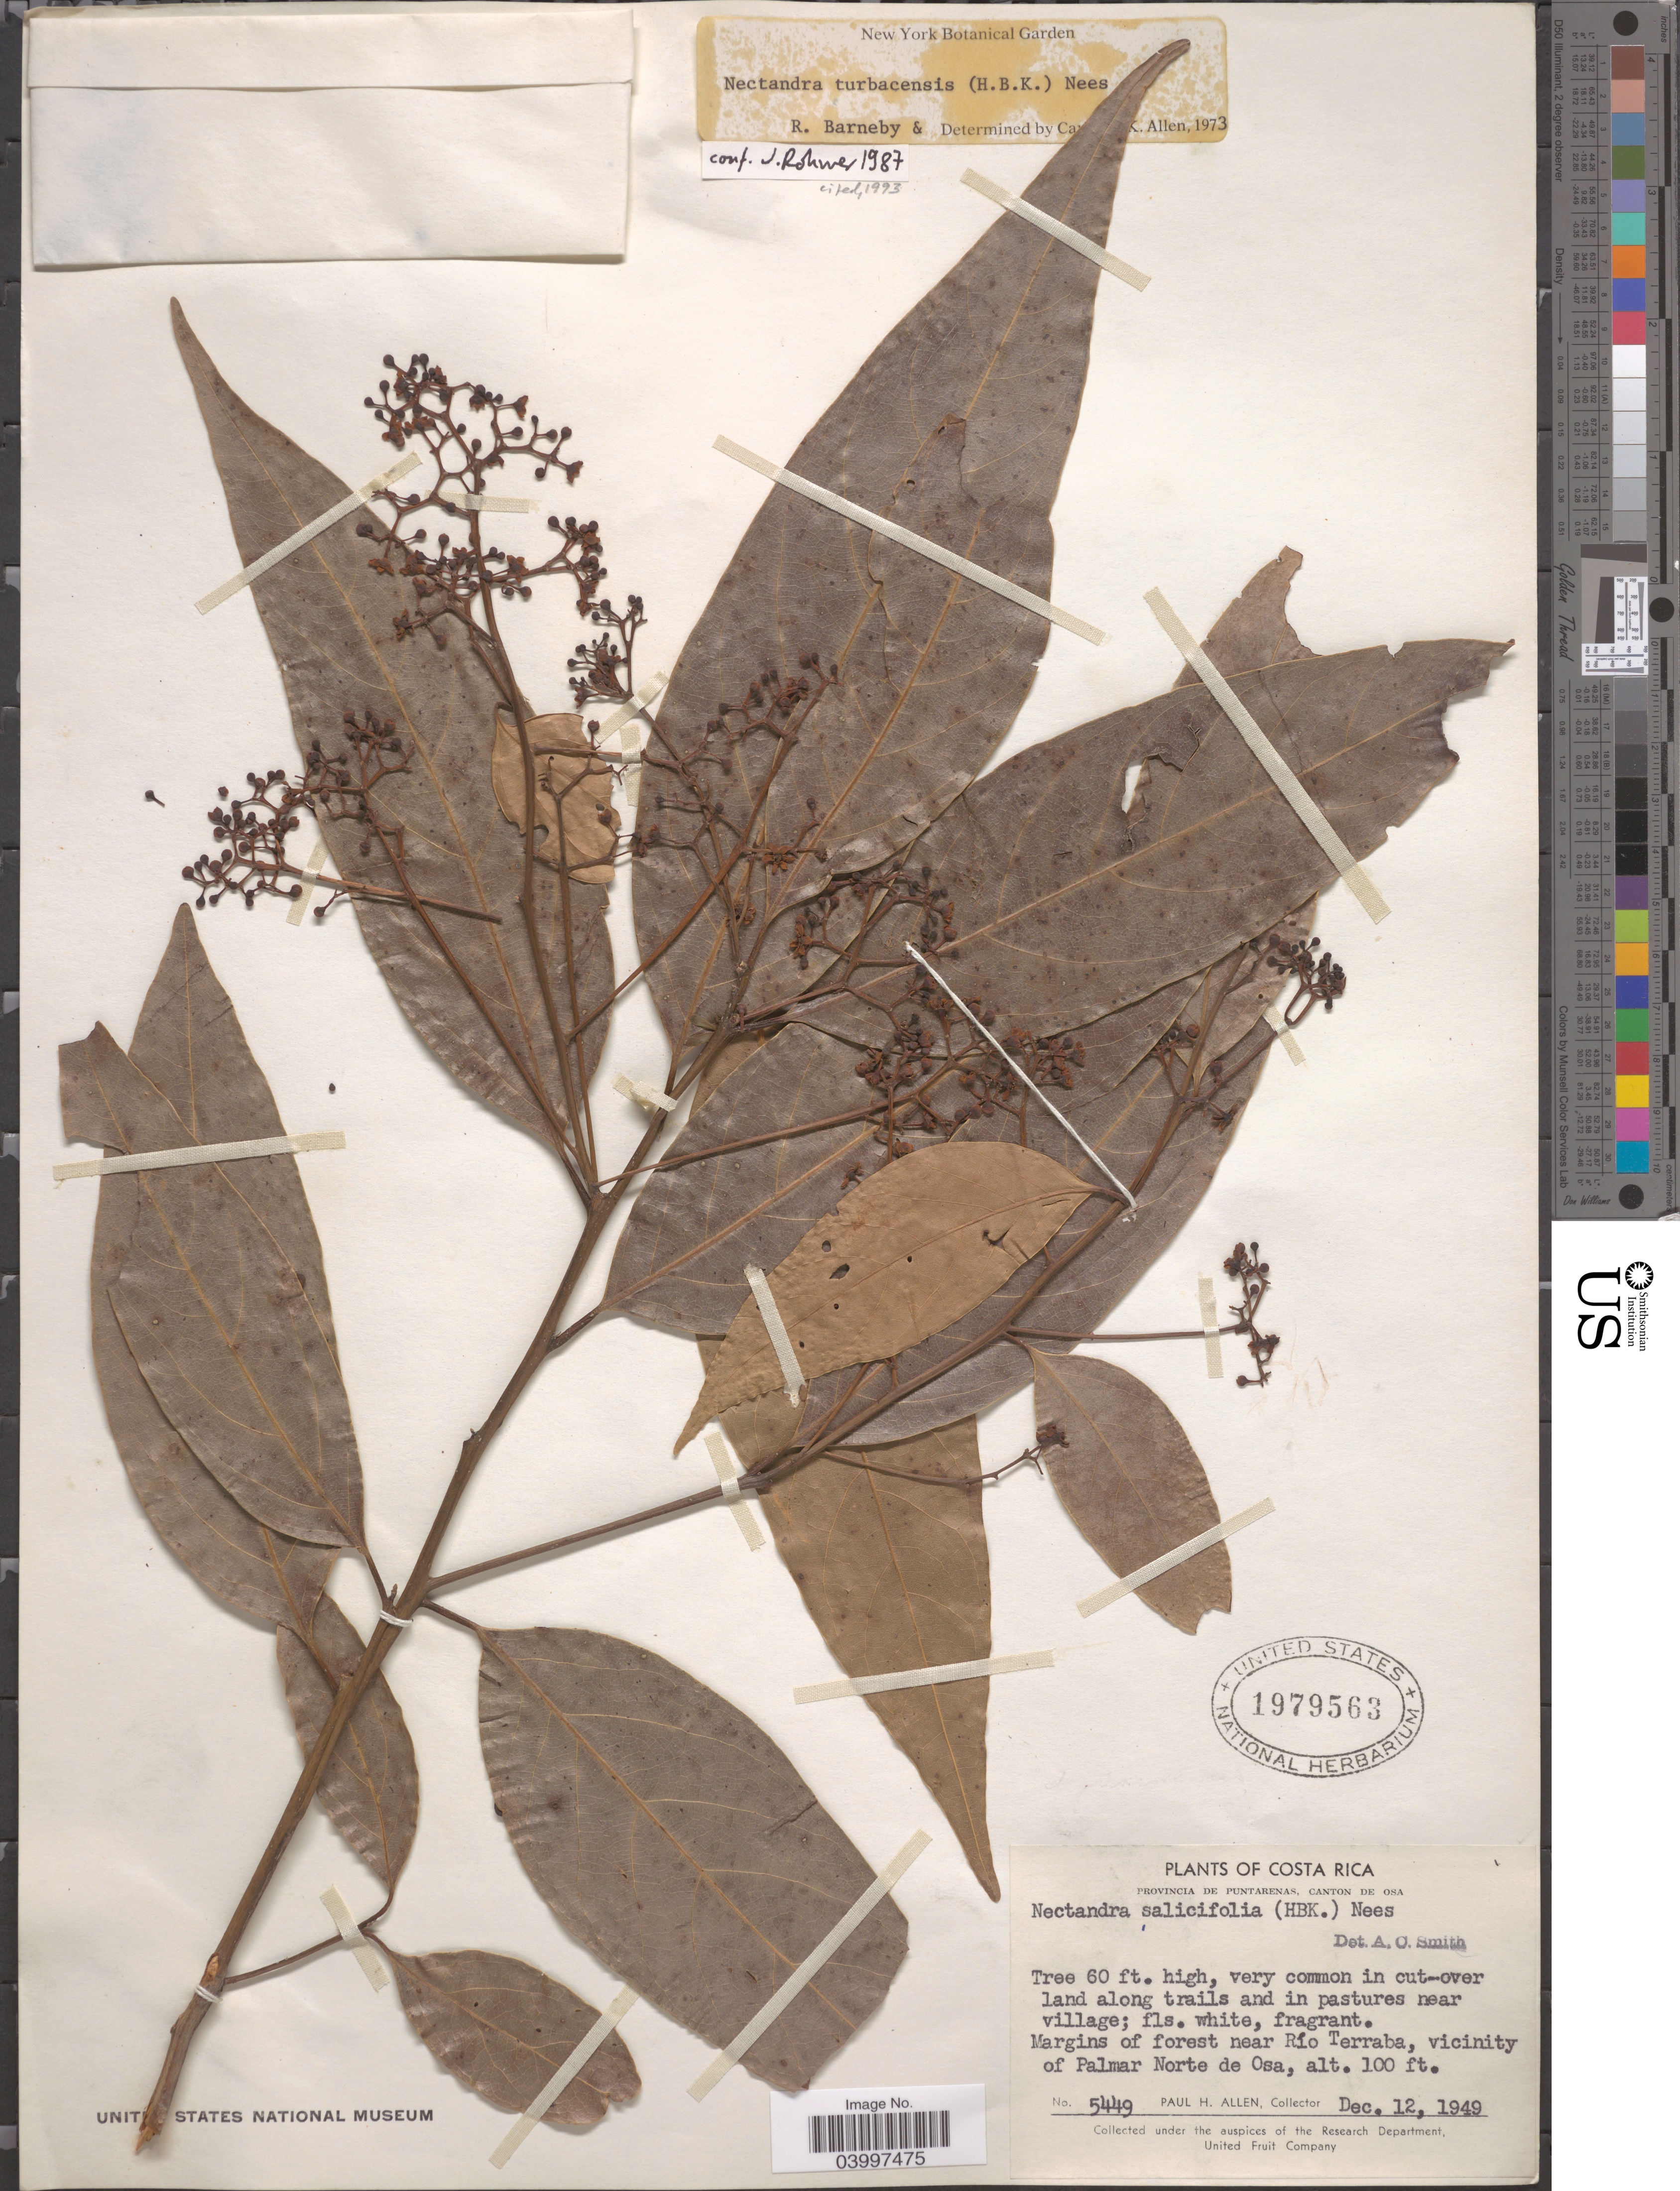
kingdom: Plantae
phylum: Tracheophyta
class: Magnoliopsida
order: Laurales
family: Lauraceae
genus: Nectandra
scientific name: Nectandra turbacensis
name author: (Kunth) Nees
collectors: P. H. Allen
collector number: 5449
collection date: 1949-12-12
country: Costa Rica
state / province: Puntarenas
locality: Canton de Osa. Margins of forest near Río Terraba, vicinity of Palmar Norte de Osa.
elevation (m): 30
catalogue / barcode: US 1979563